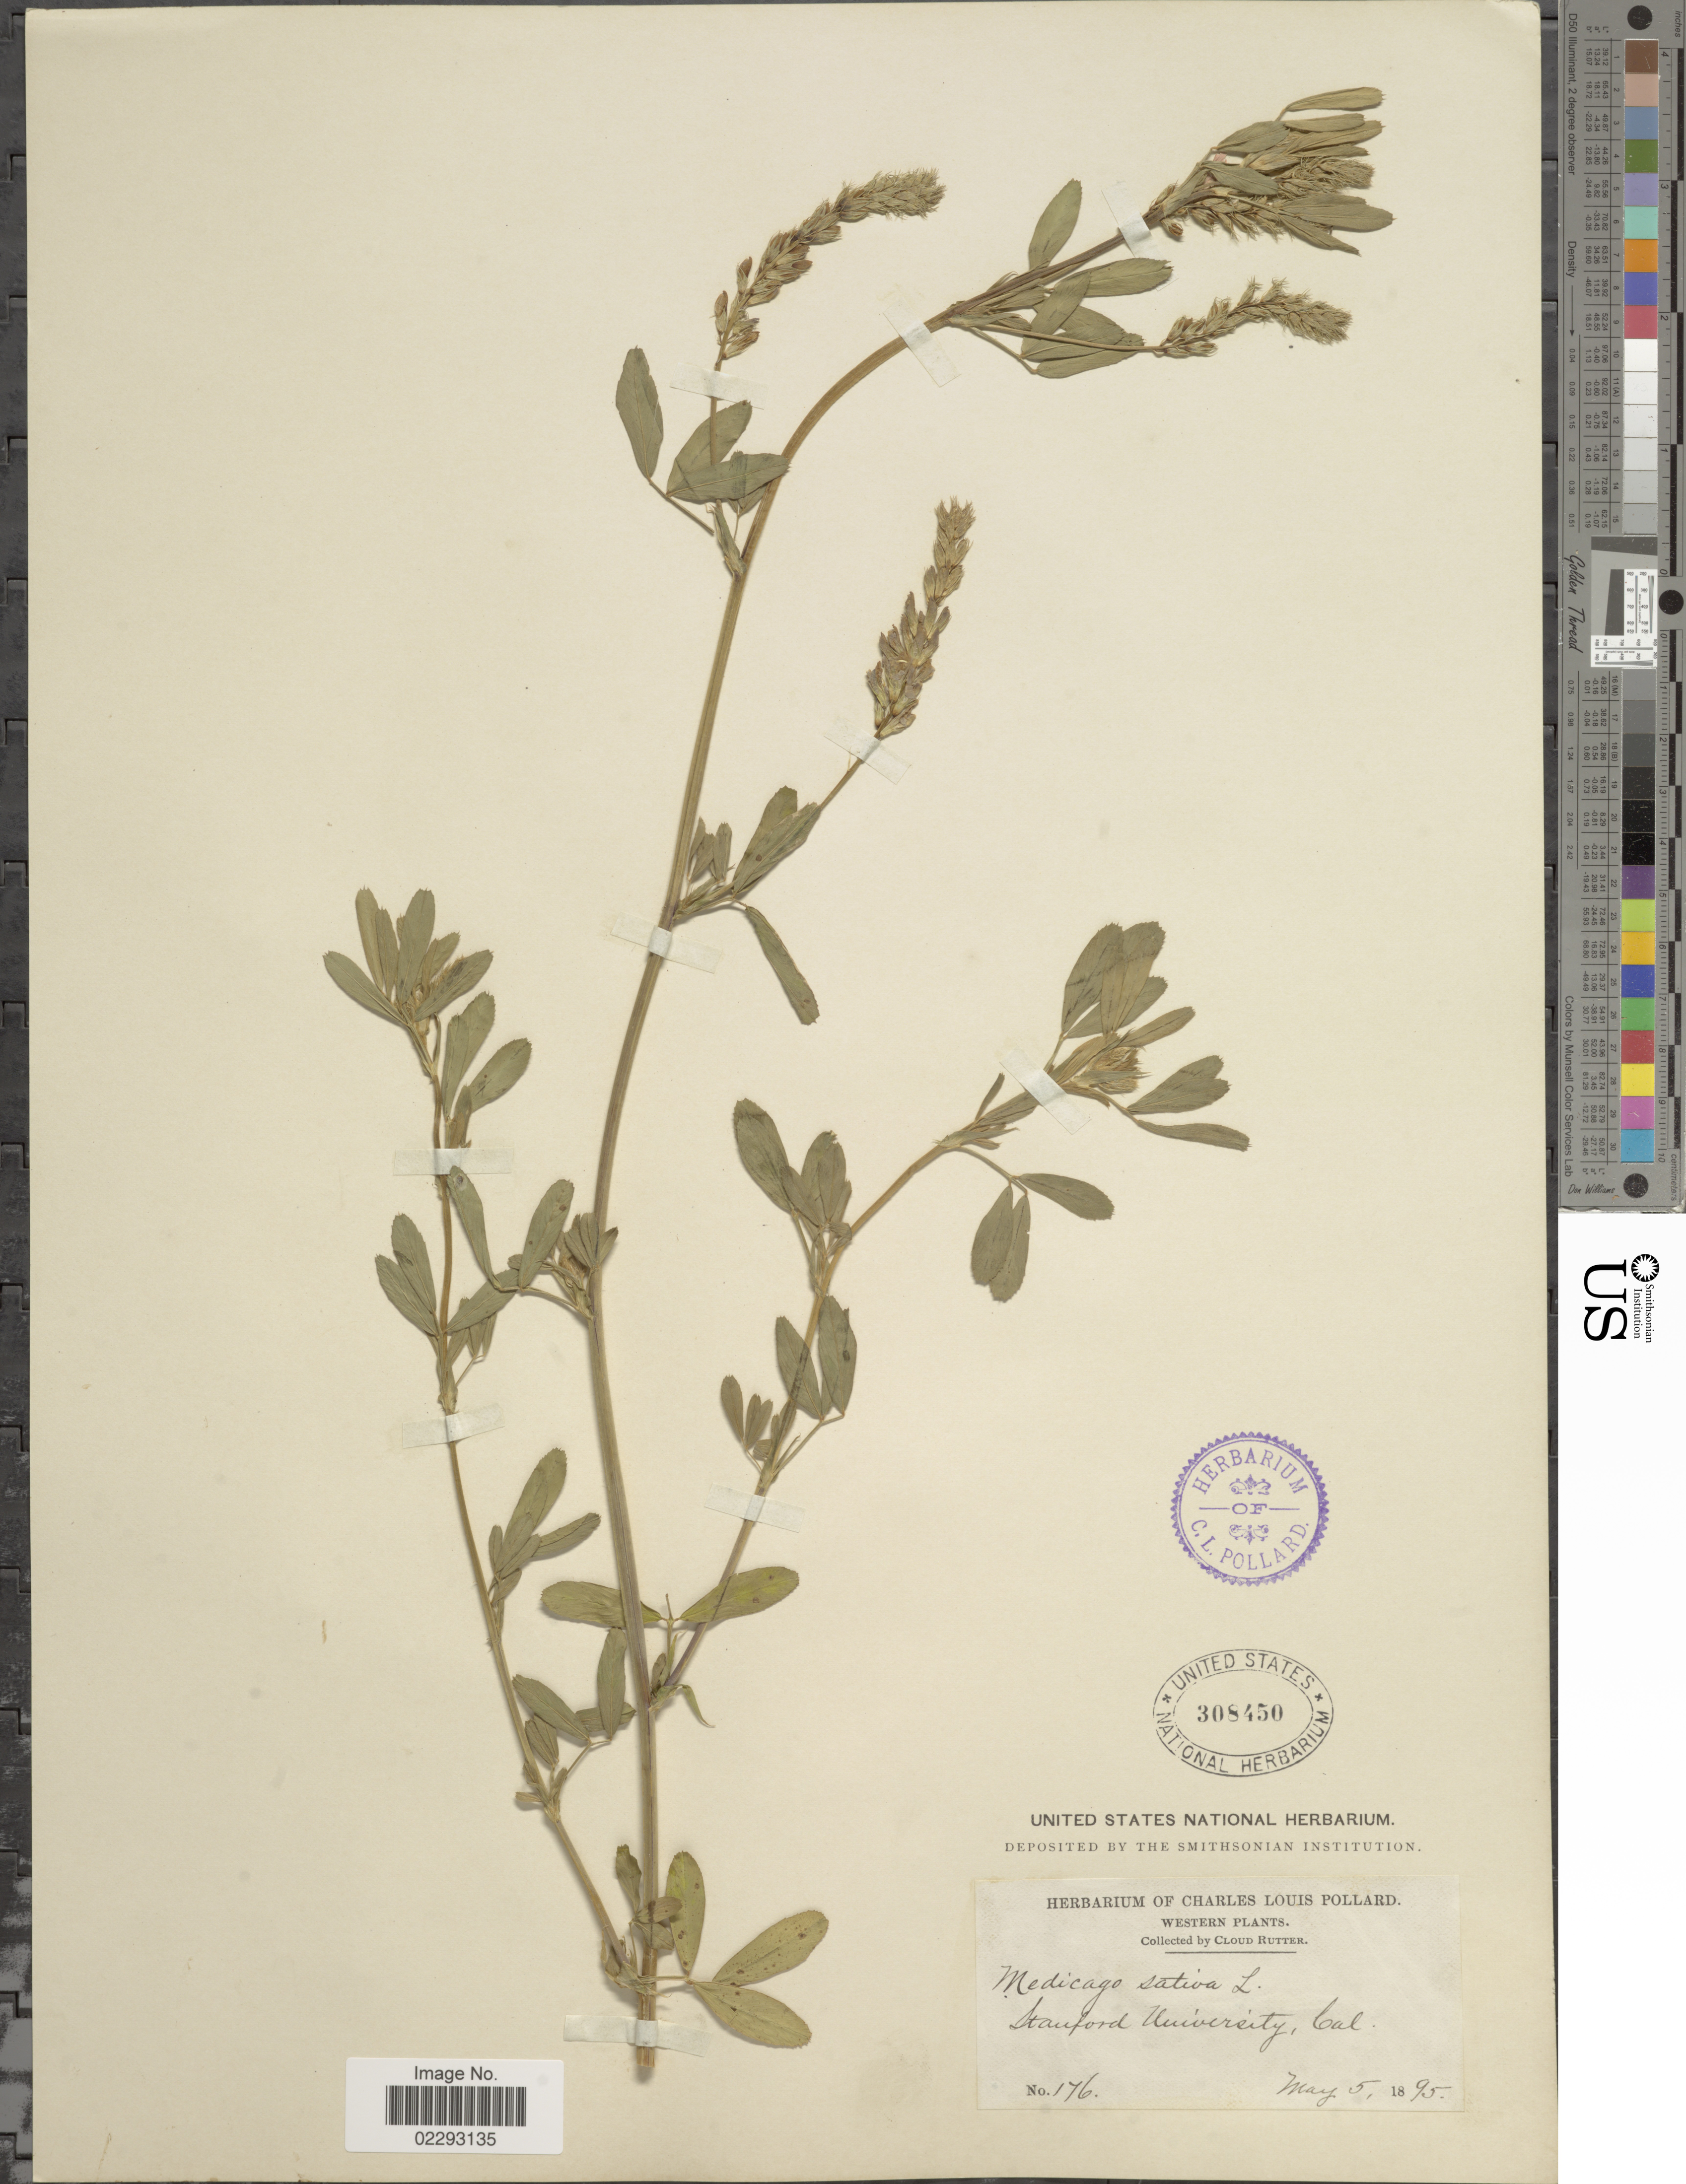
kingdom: Plantae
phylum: Tracheophyta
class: Magnoliopsida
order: Fabales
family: Fabaceae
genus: Medicago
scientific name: Medicago sativa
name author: L.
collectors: C. Rutter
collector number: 176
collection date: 1895-05-05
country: United States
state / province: California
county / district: Santa Clara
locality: Stanford Univeristy, Cal.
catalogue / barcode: US 308450